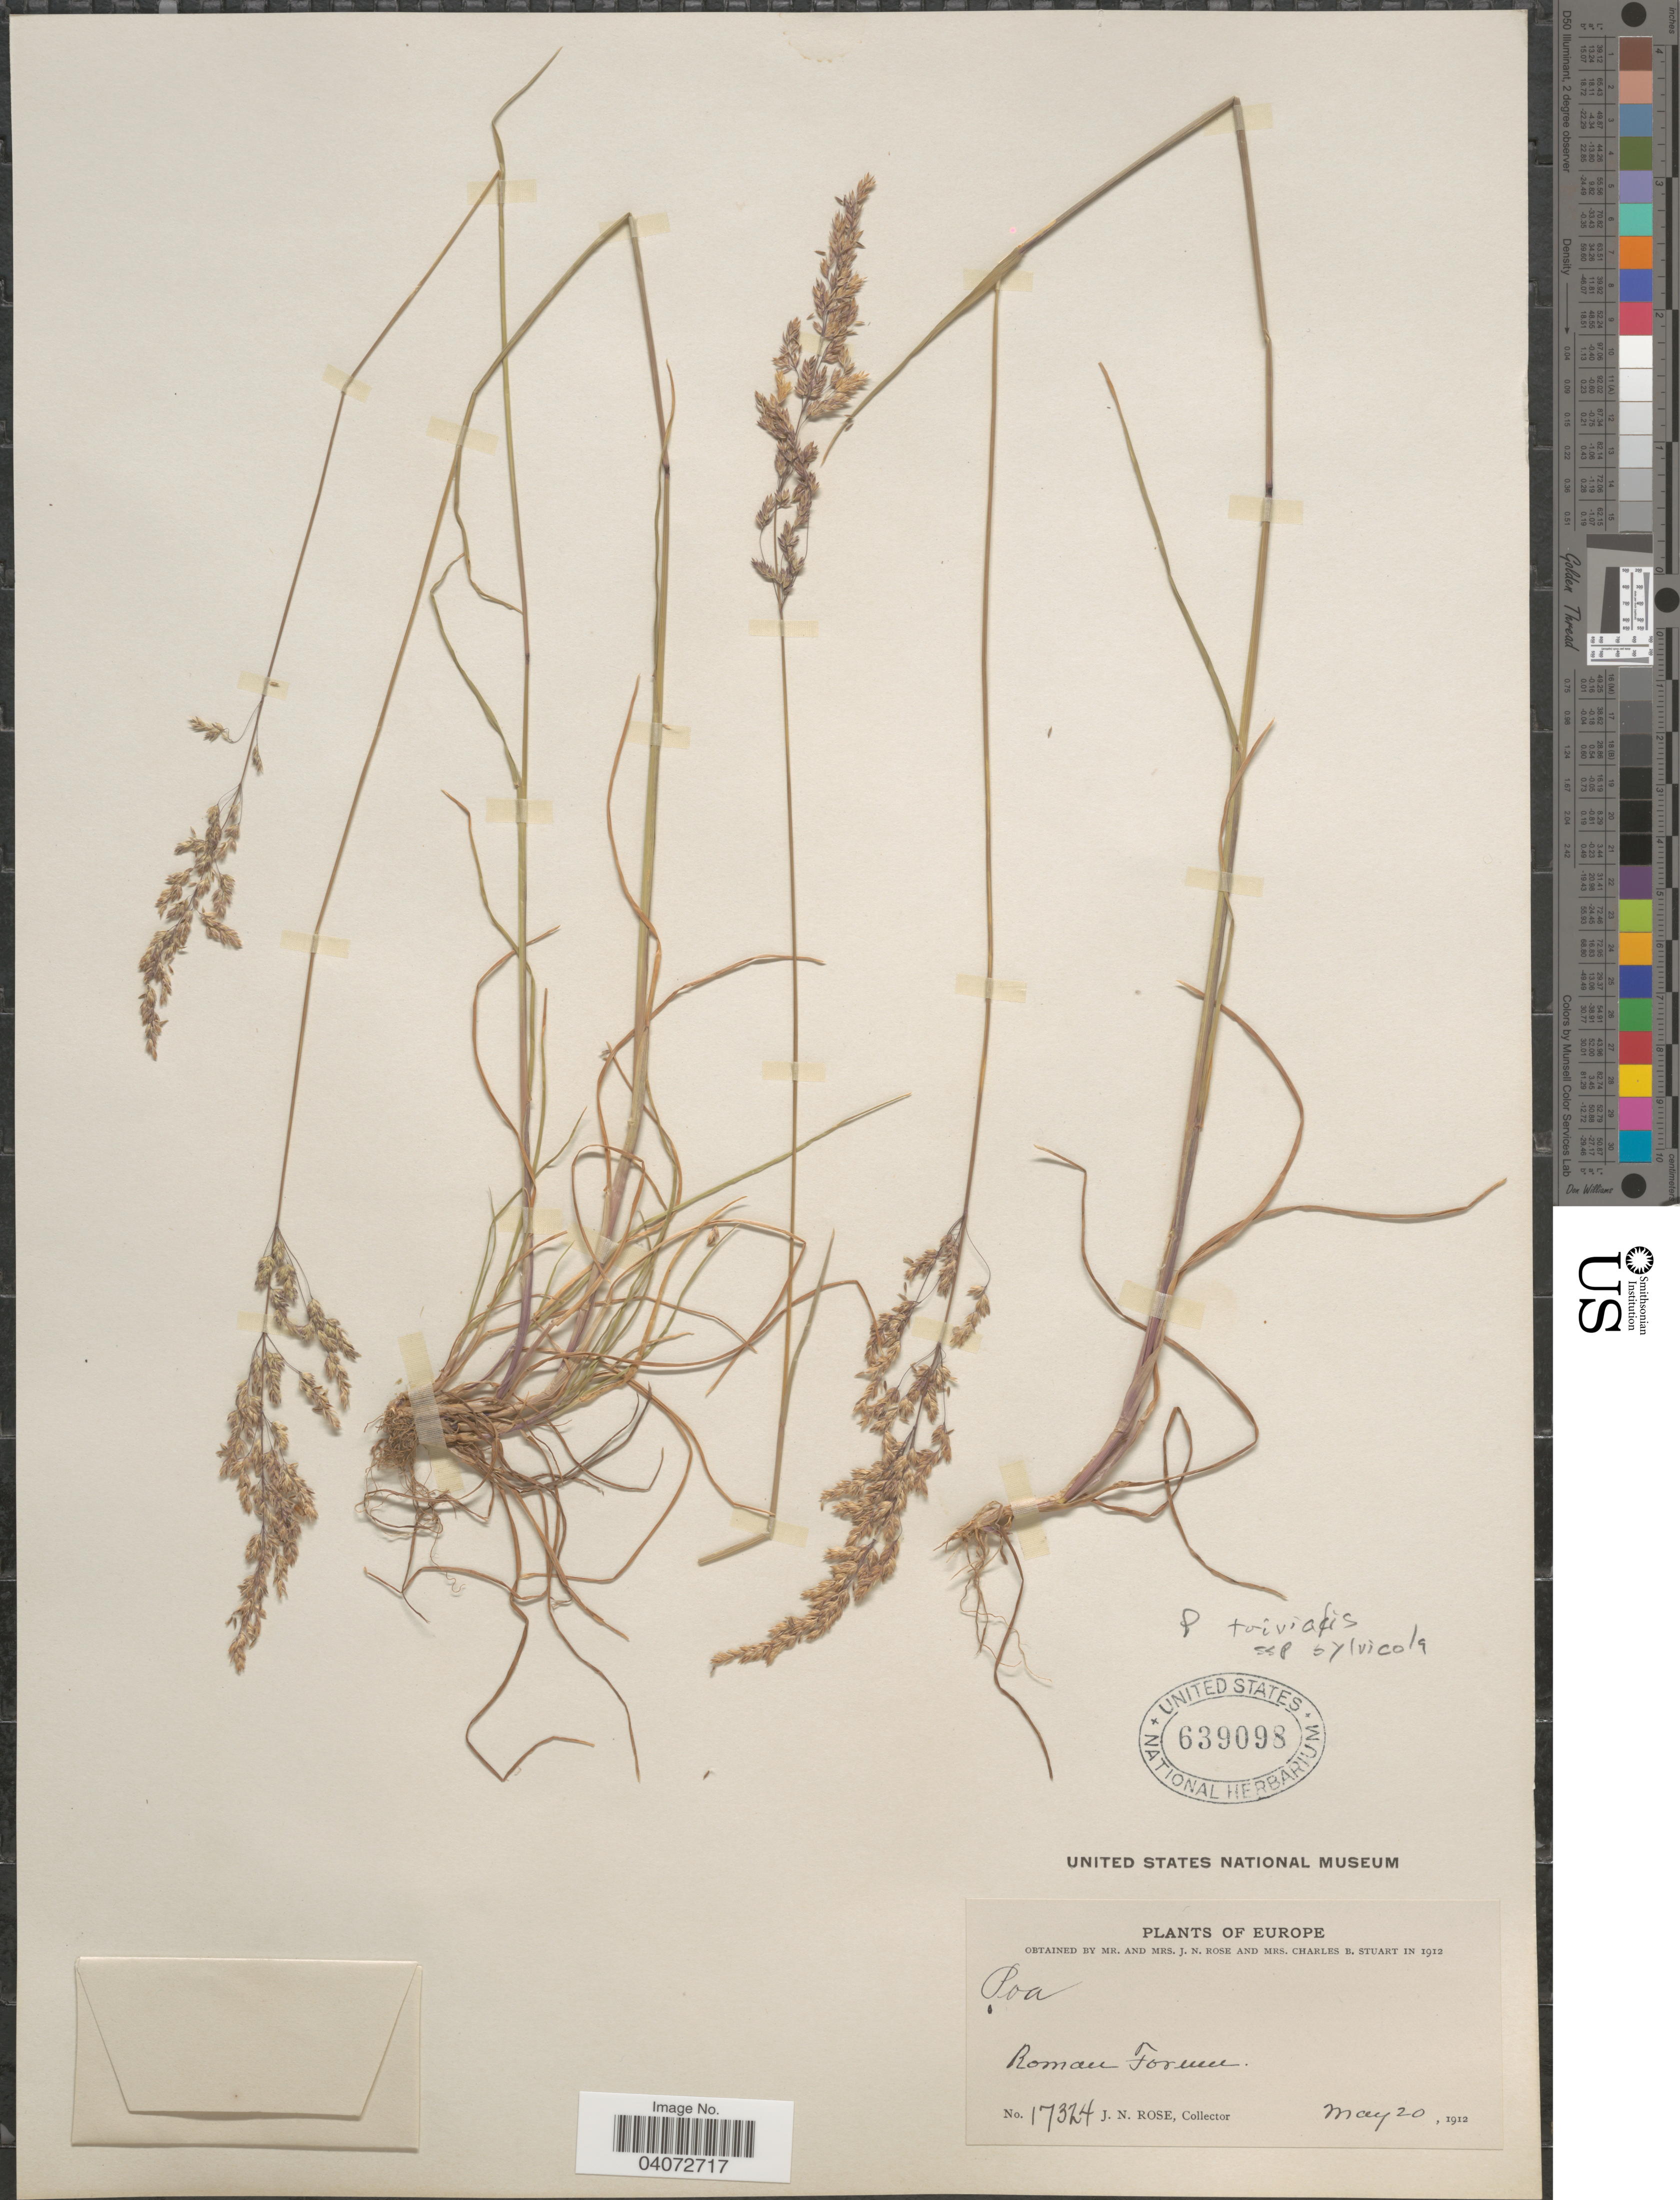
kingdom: Plantae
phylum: Tracheophyta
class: Liliopsida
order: Poales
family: Poaceae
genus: Poa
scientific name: Poa trivialis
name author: L.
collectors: J. N. Rose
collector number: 17324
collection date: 1912-05-20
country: Italy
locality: Roman Forum. Europe.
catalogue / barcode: US 639098